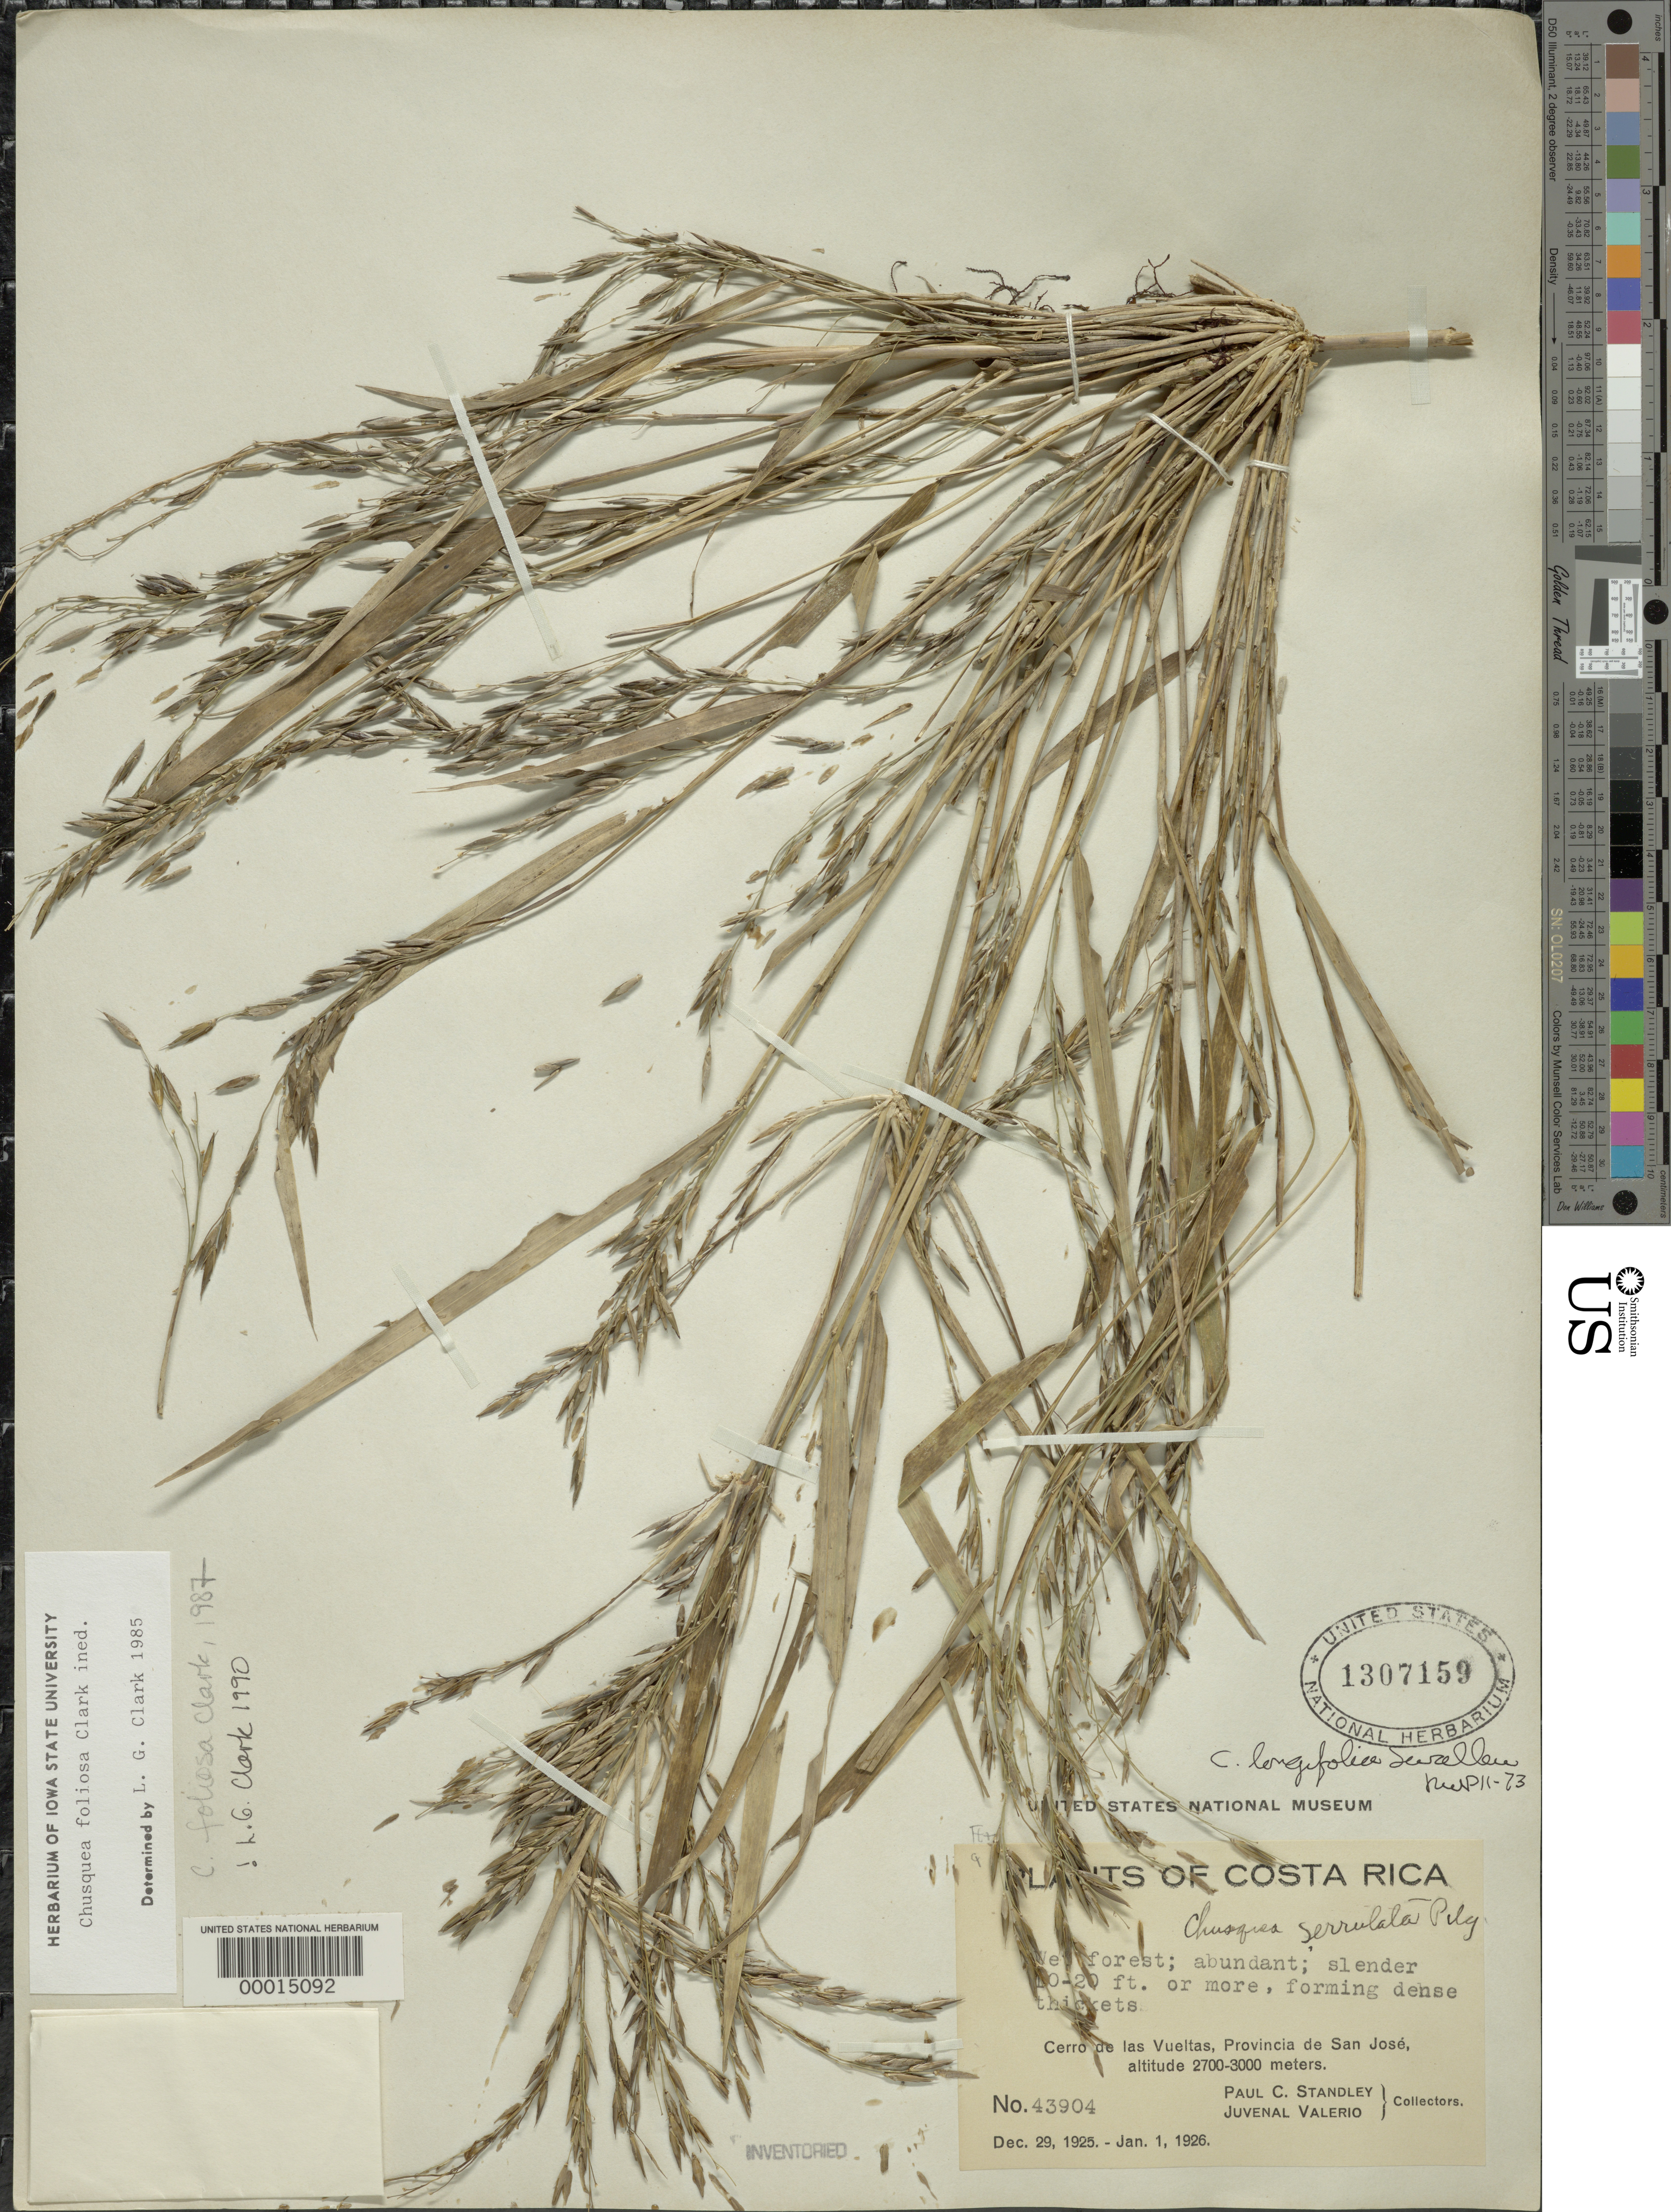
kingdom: Plantae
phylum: Tracheophyta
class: Liliopsida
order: Poales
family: Poaceae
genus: Chusquea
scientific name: Chusquea foliosa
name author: L.G. Clark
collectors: P. C. Standley & J. Valerio R.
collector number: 43904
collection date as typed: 29 Dec 1925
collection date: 1925-12-29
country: Costa Rica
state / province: San José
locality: Cerro de las vueltas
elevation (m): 2700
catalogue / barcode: US 1307159